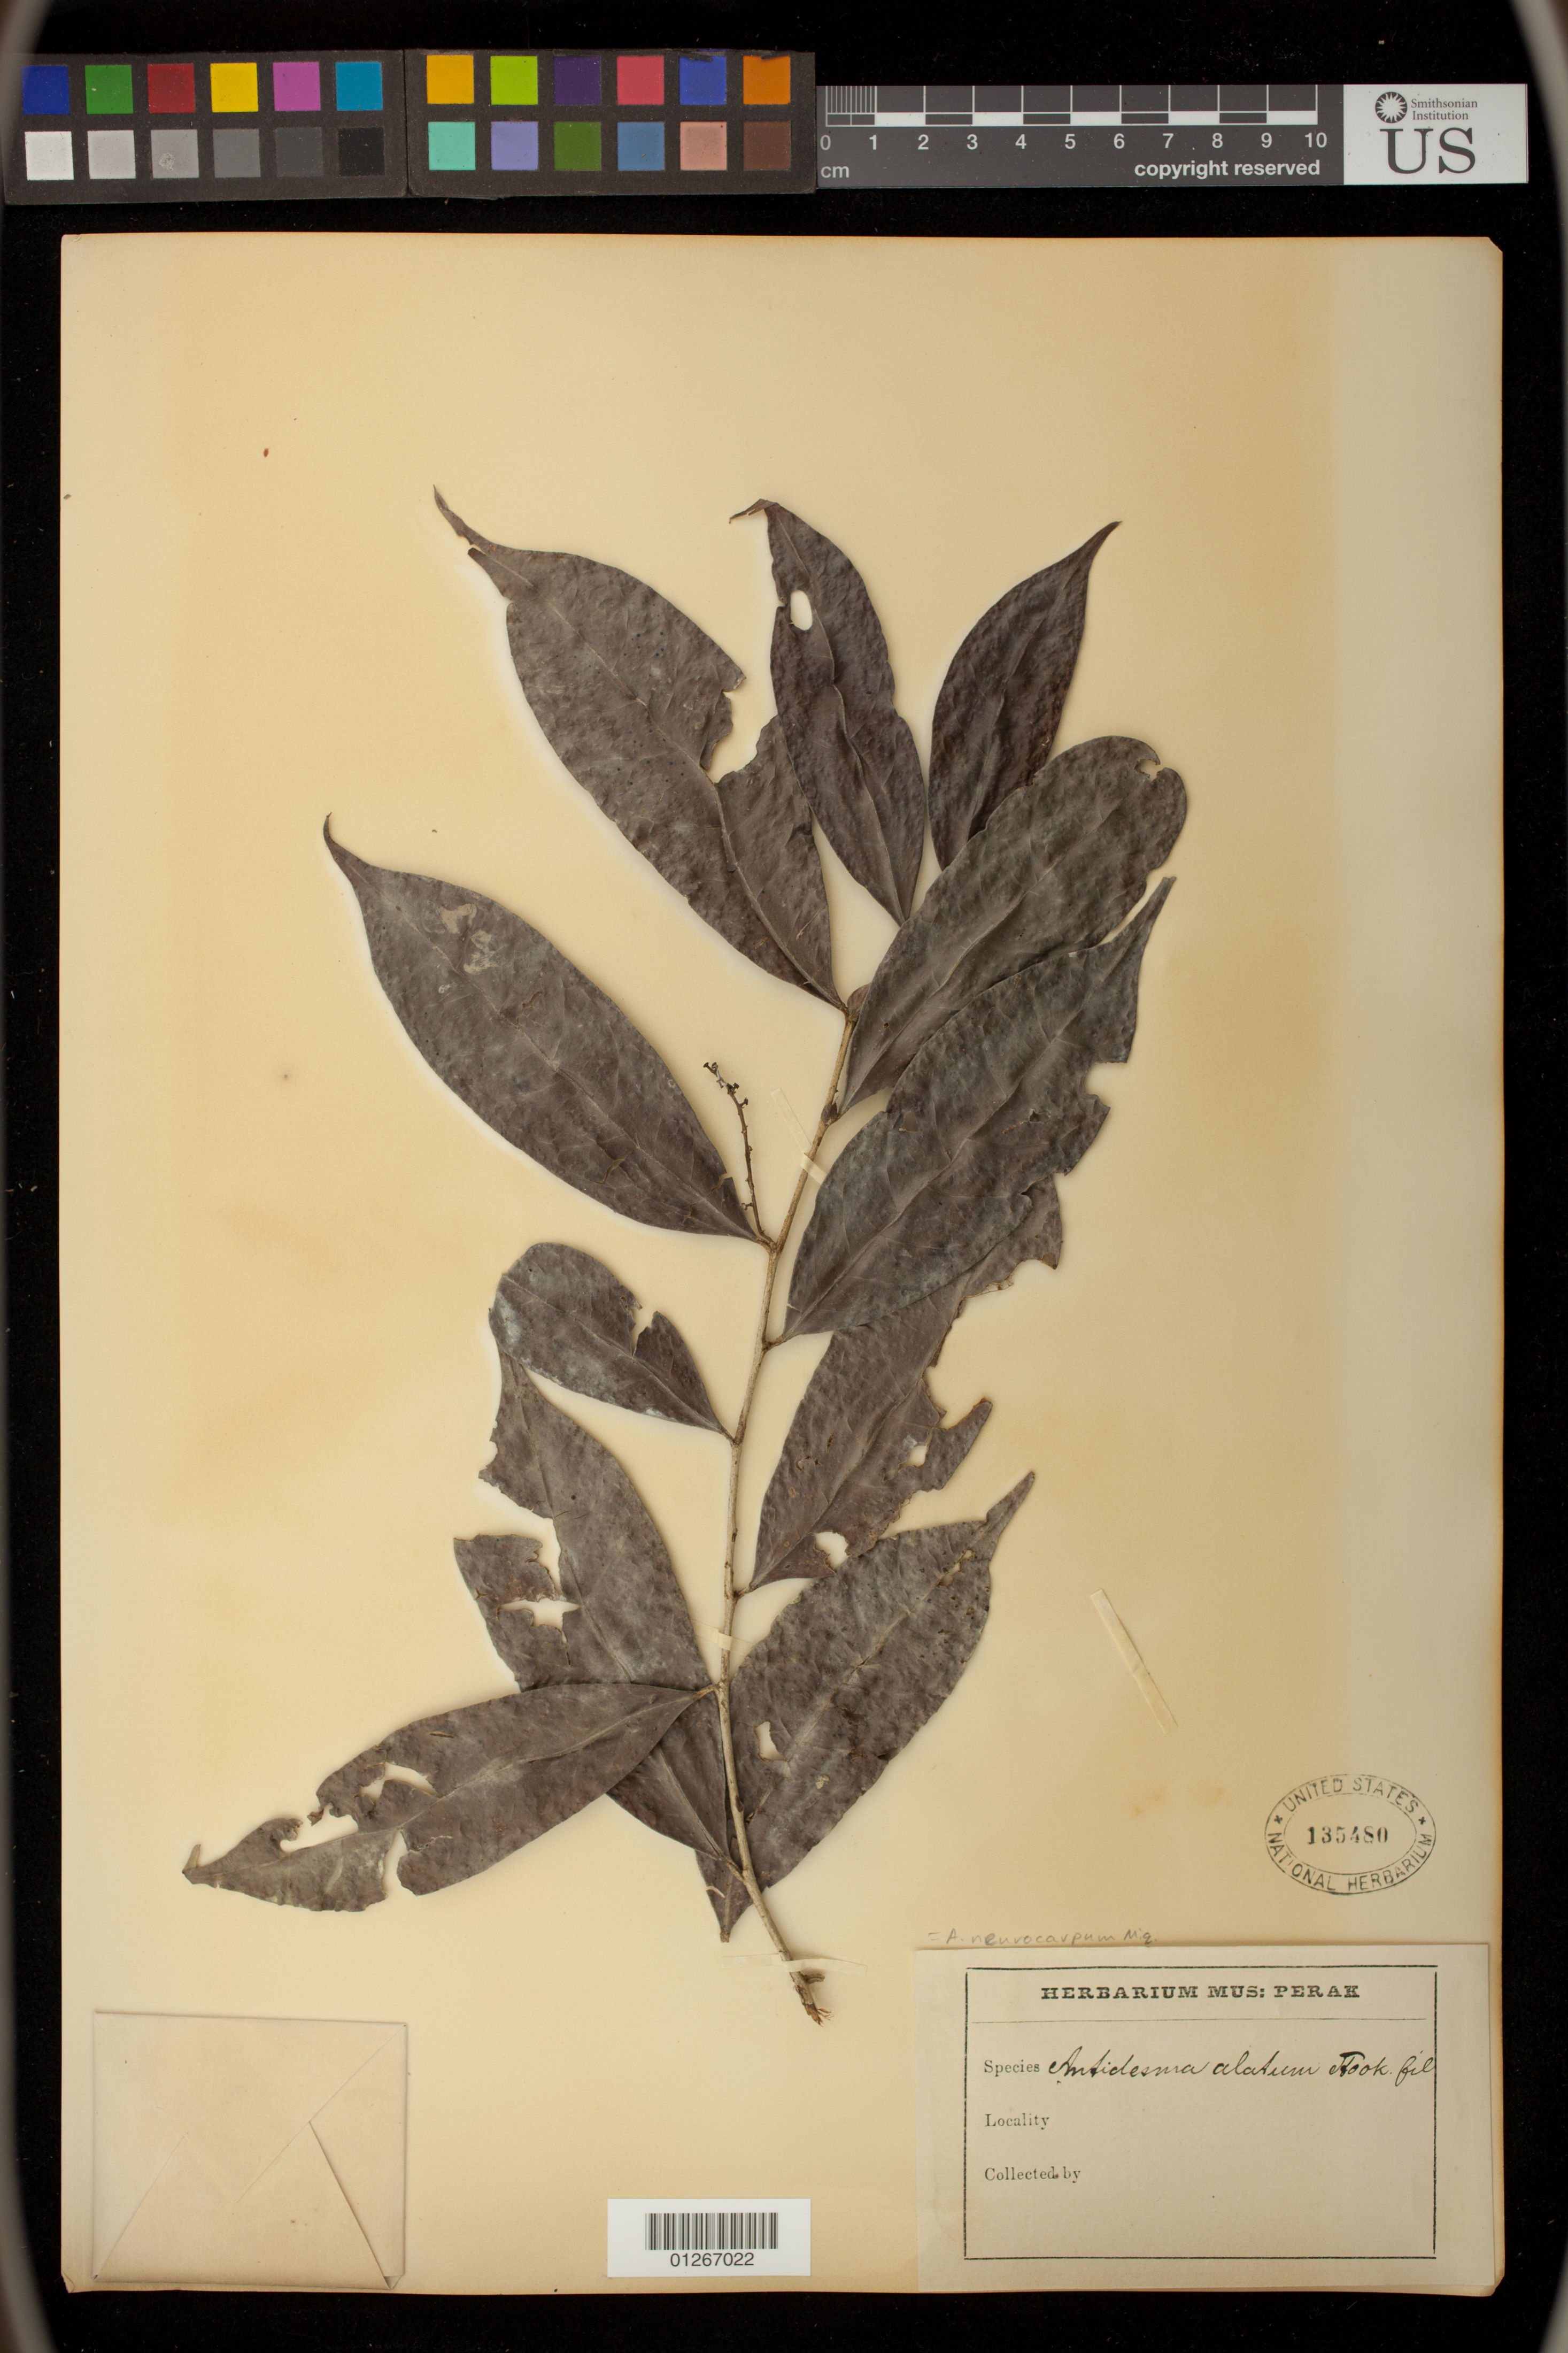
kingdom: Plantae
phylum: Tracheophyta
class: Magnoliopsida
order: Malpighiales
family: Phyllanthaceae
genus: Antidesma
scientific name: Antidesma microphyllum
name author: Hemsl.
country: Malaysia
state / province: Perak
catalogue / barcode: US 135480